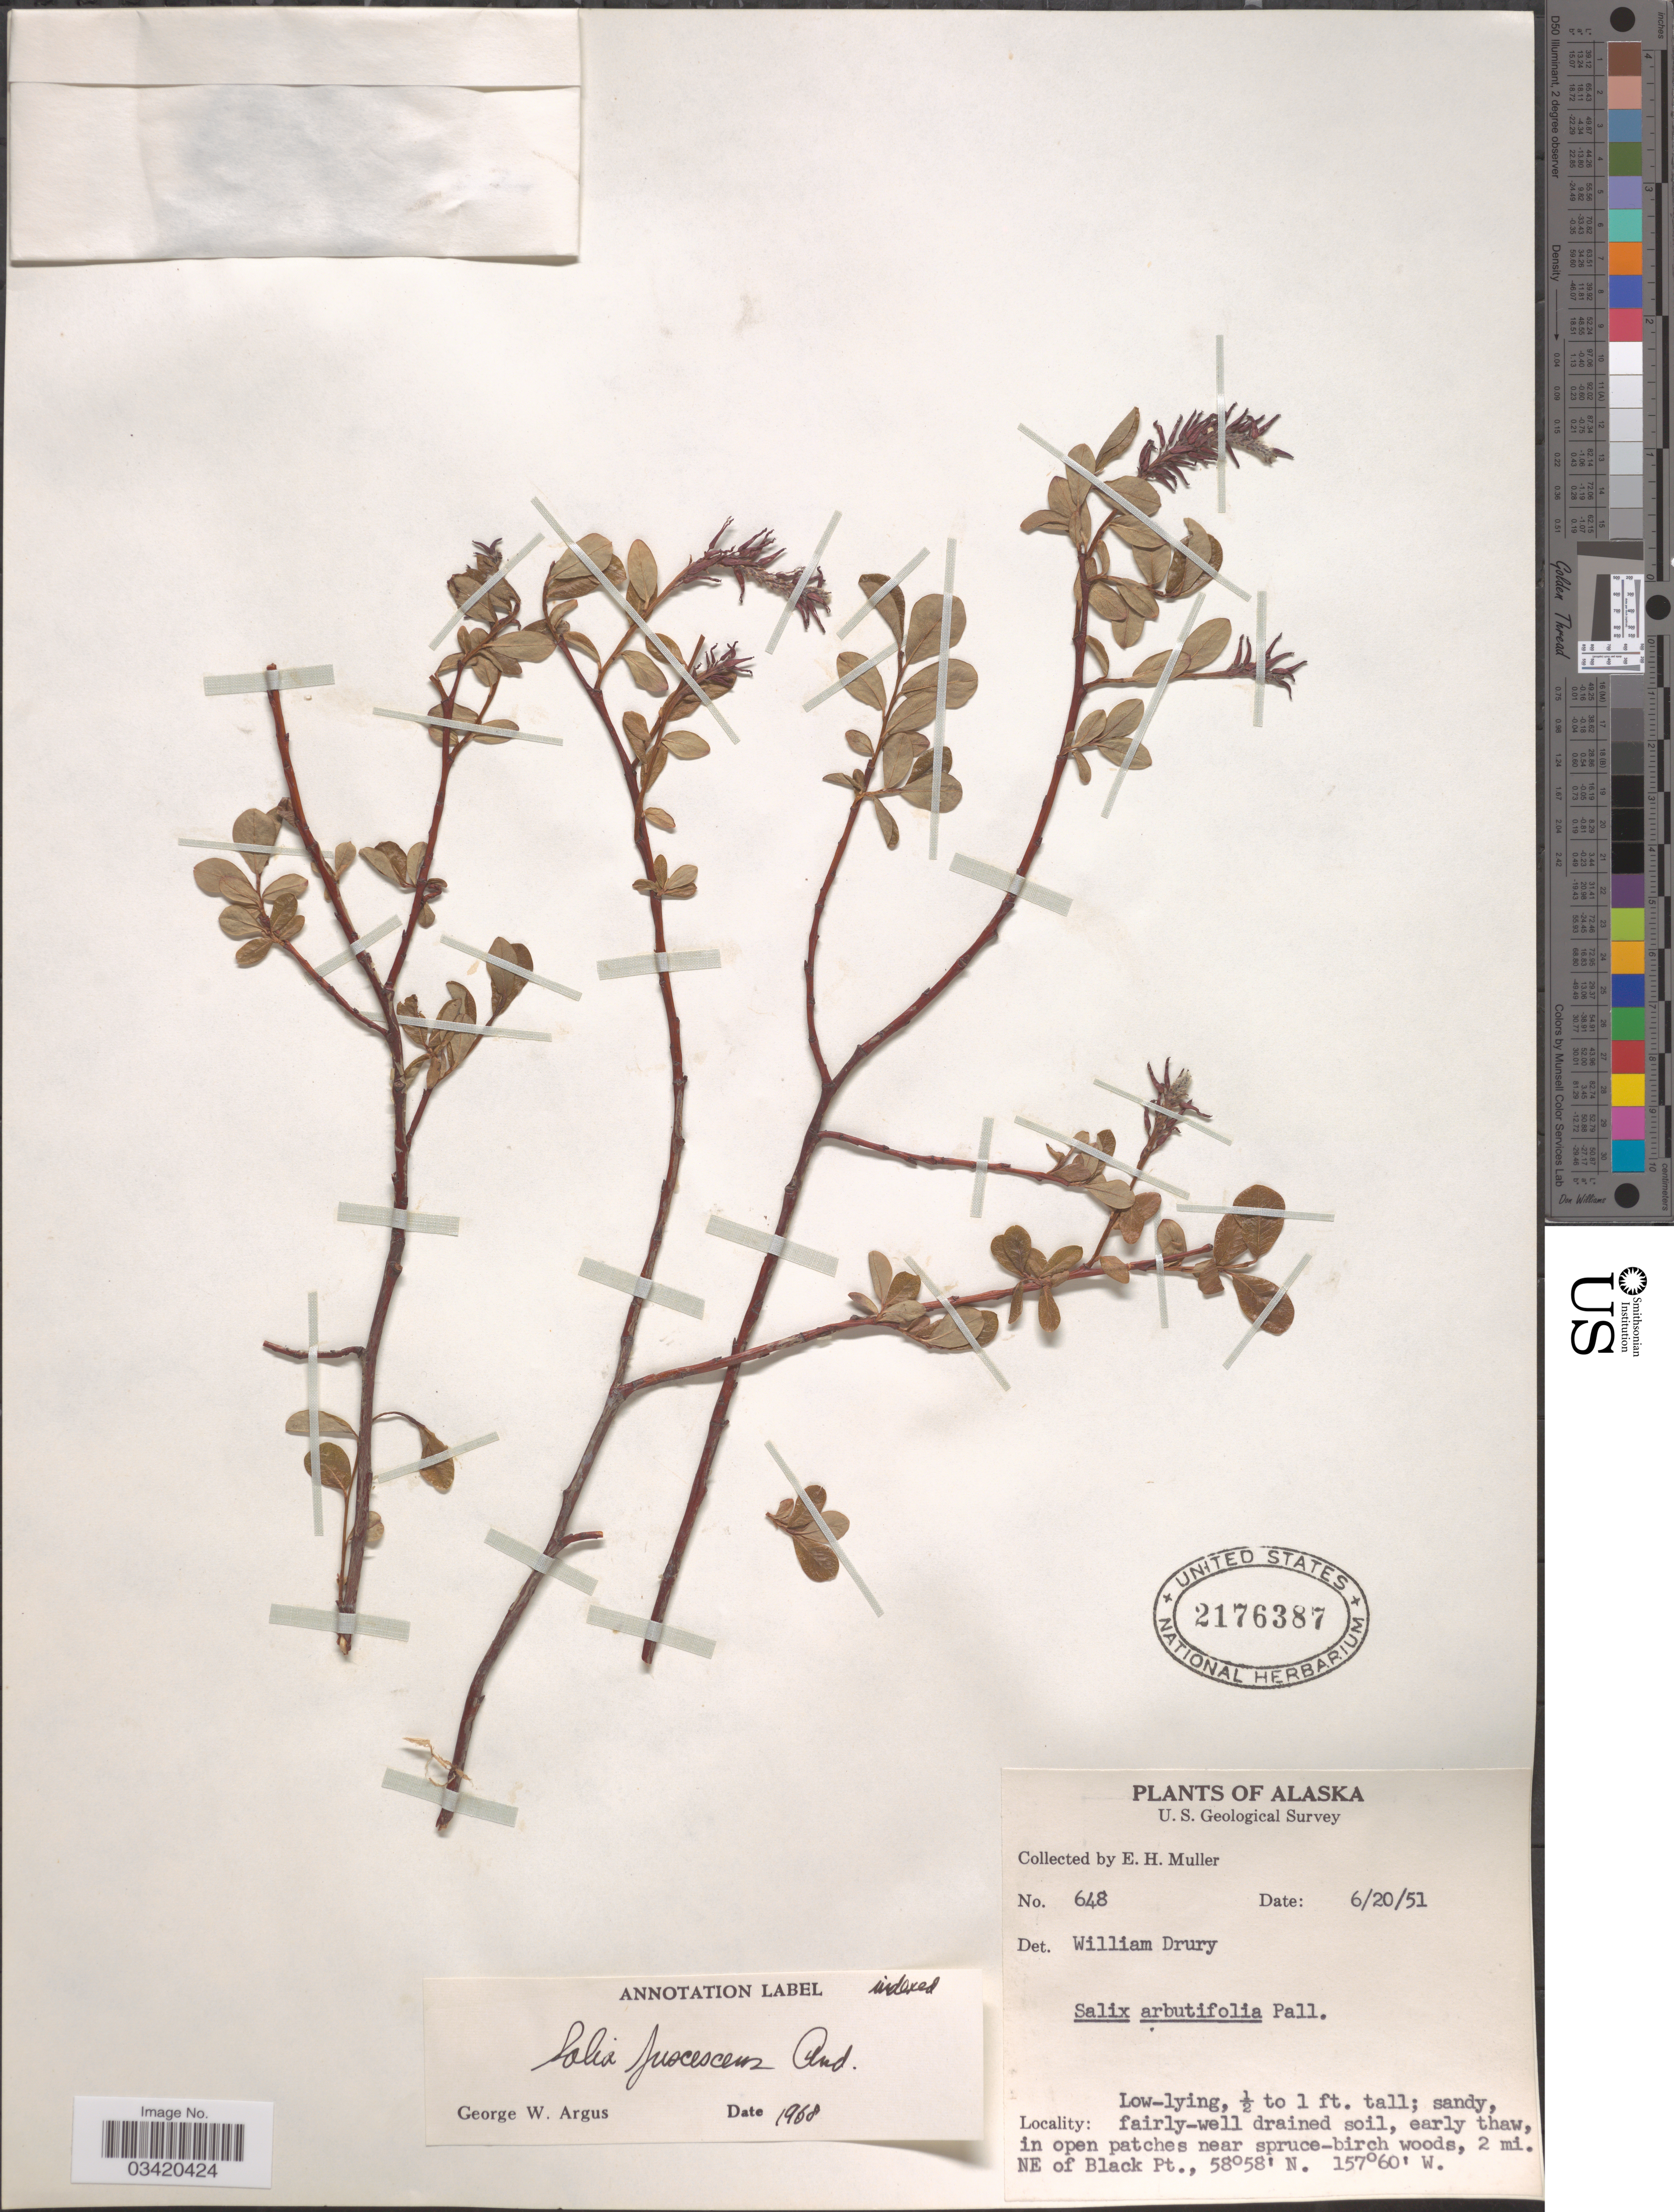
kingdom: Plantae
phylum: Tracheophyta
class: Magnoliopsida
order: Malpighiales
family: Salicaceae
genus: Salix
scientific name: Salix fuscescens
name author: Andersson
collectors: E. H. Muller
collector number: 648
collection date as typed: Transcribed d/m/y: 20/6/51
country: United States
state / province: Alaska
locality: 2 mi. NE of Black Pt.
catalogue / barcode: US 2176387